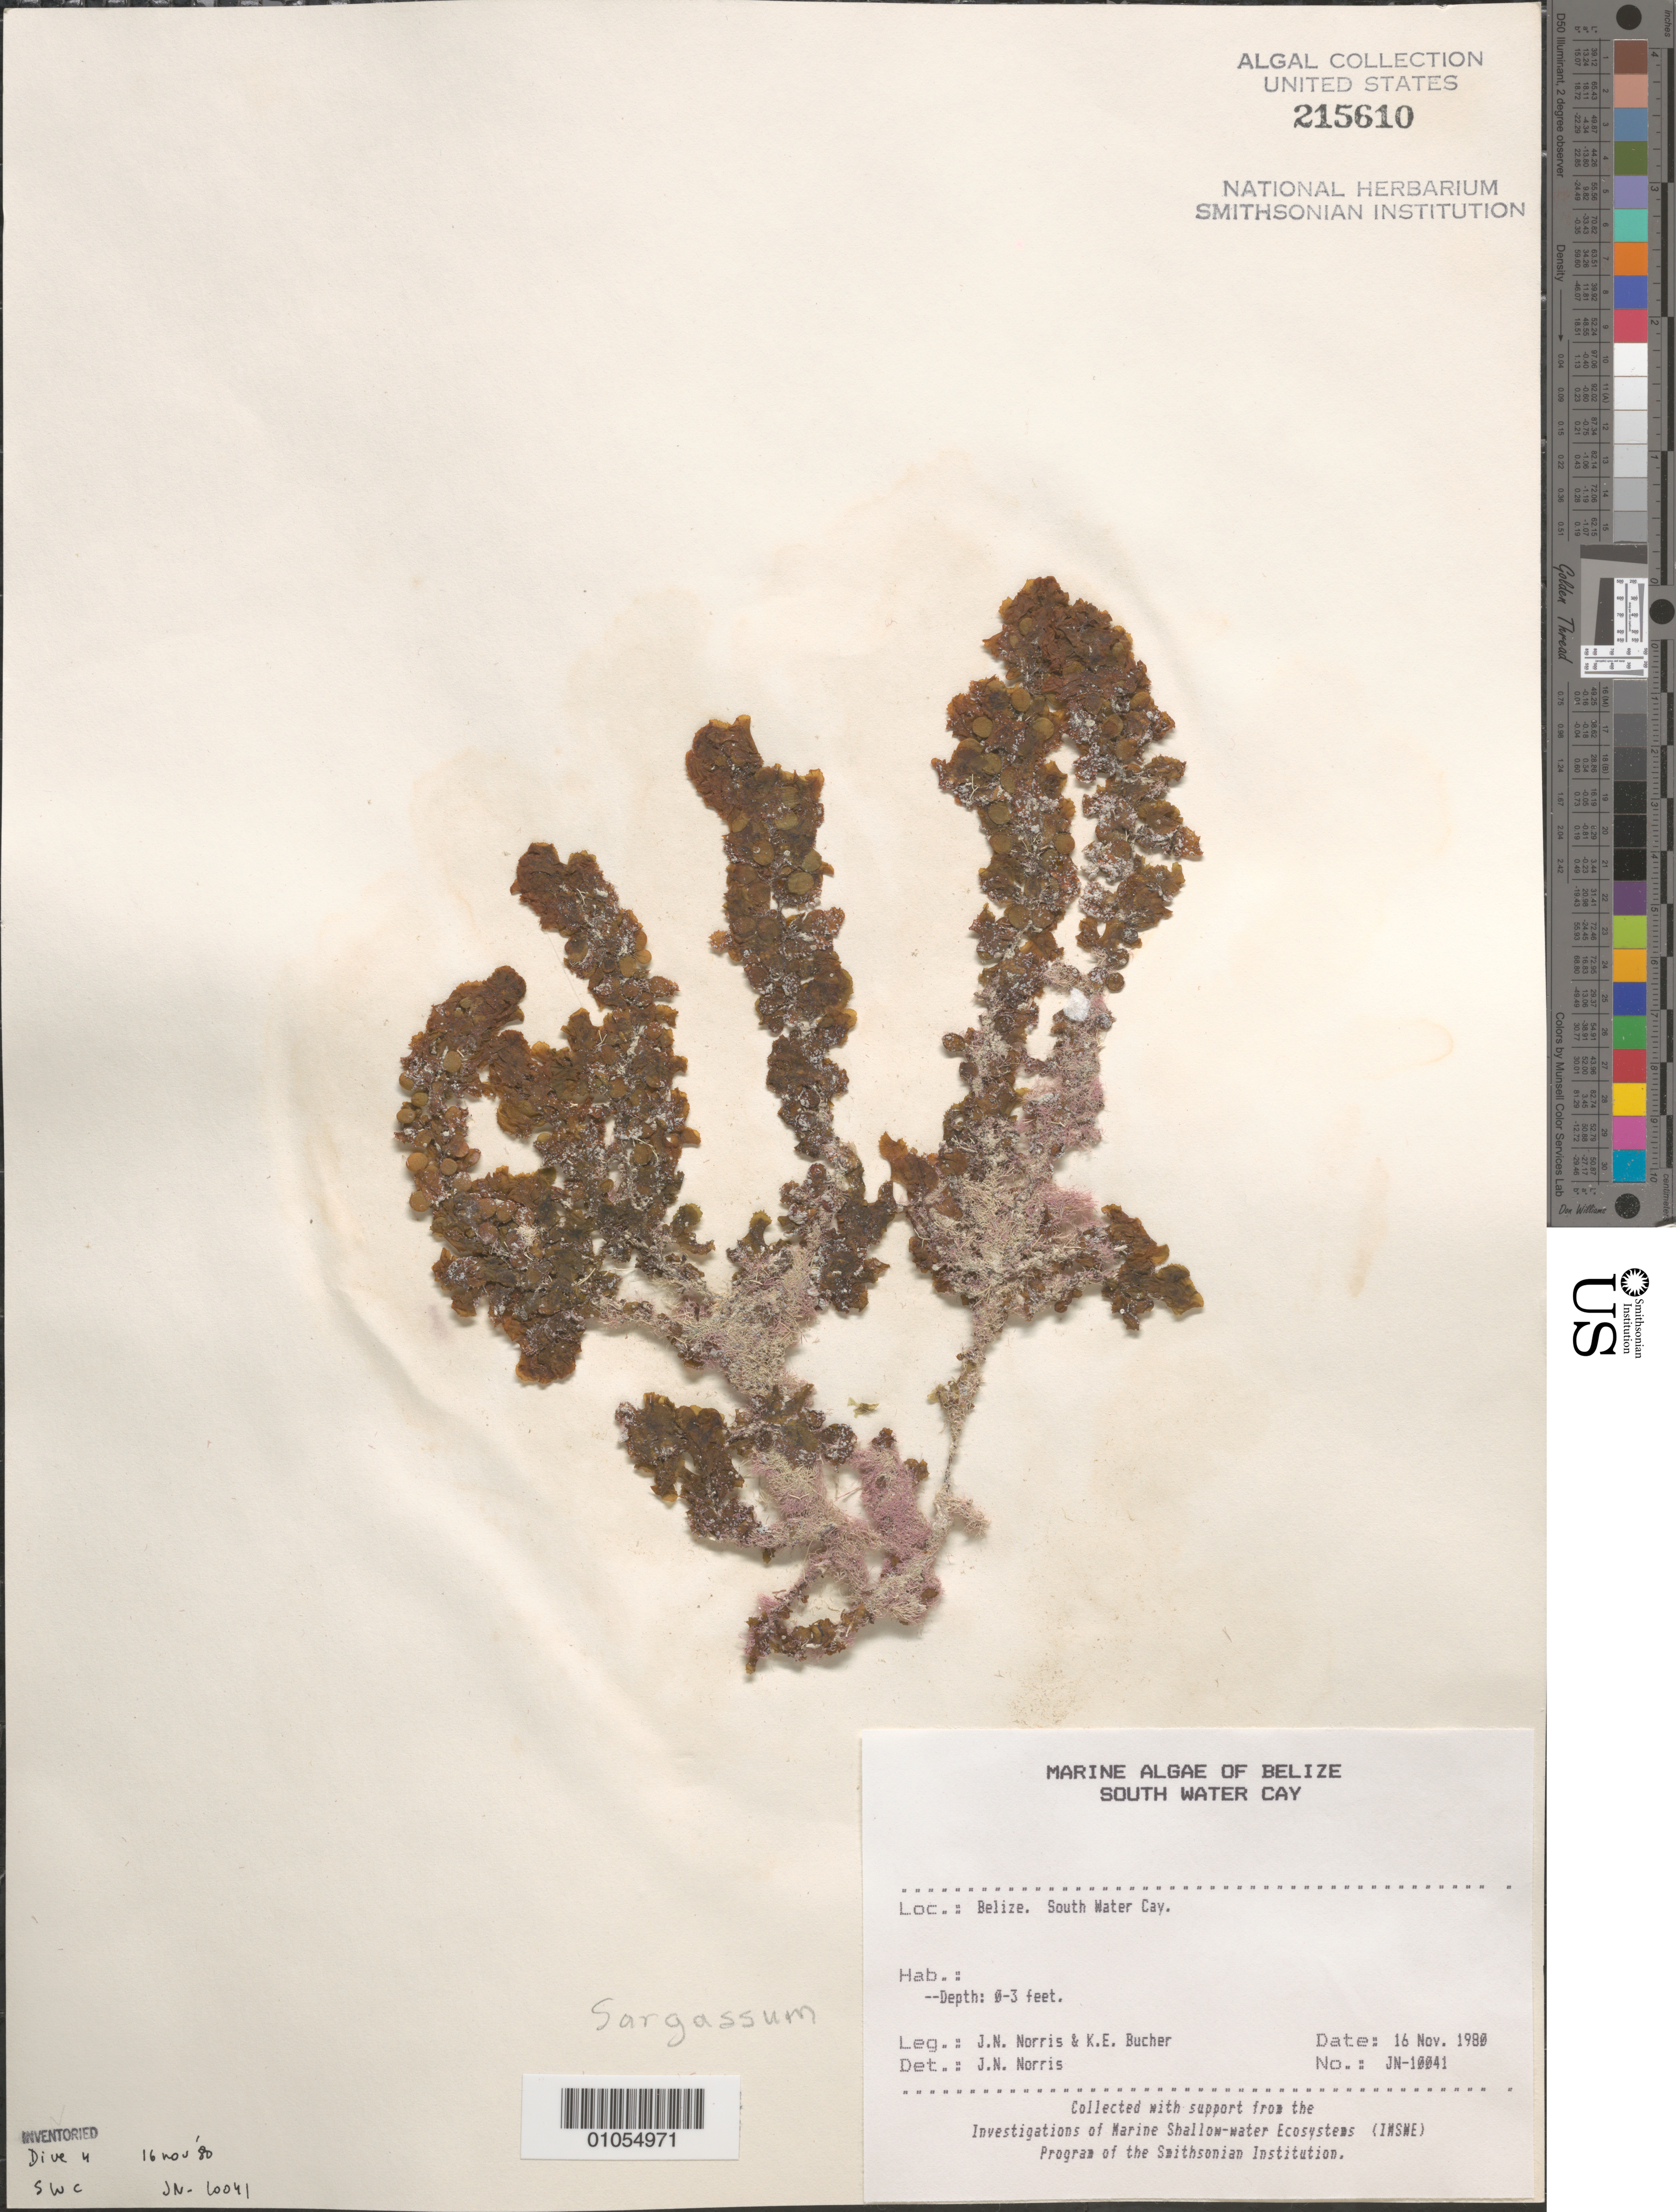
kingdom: Chromista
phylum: Ochrophyta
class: Phaeophyceae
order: Fucales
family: Sargassaceae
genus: Sargassum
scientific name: Sargassum sp.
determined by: Norris, James N.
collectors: J. N. Norris & M. M. Littler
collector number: JN-10041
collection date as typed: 16 Nov 1980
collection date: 1980-11-16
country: Belize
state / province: Stann Creek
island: South Water Cay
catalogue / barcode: US 215610